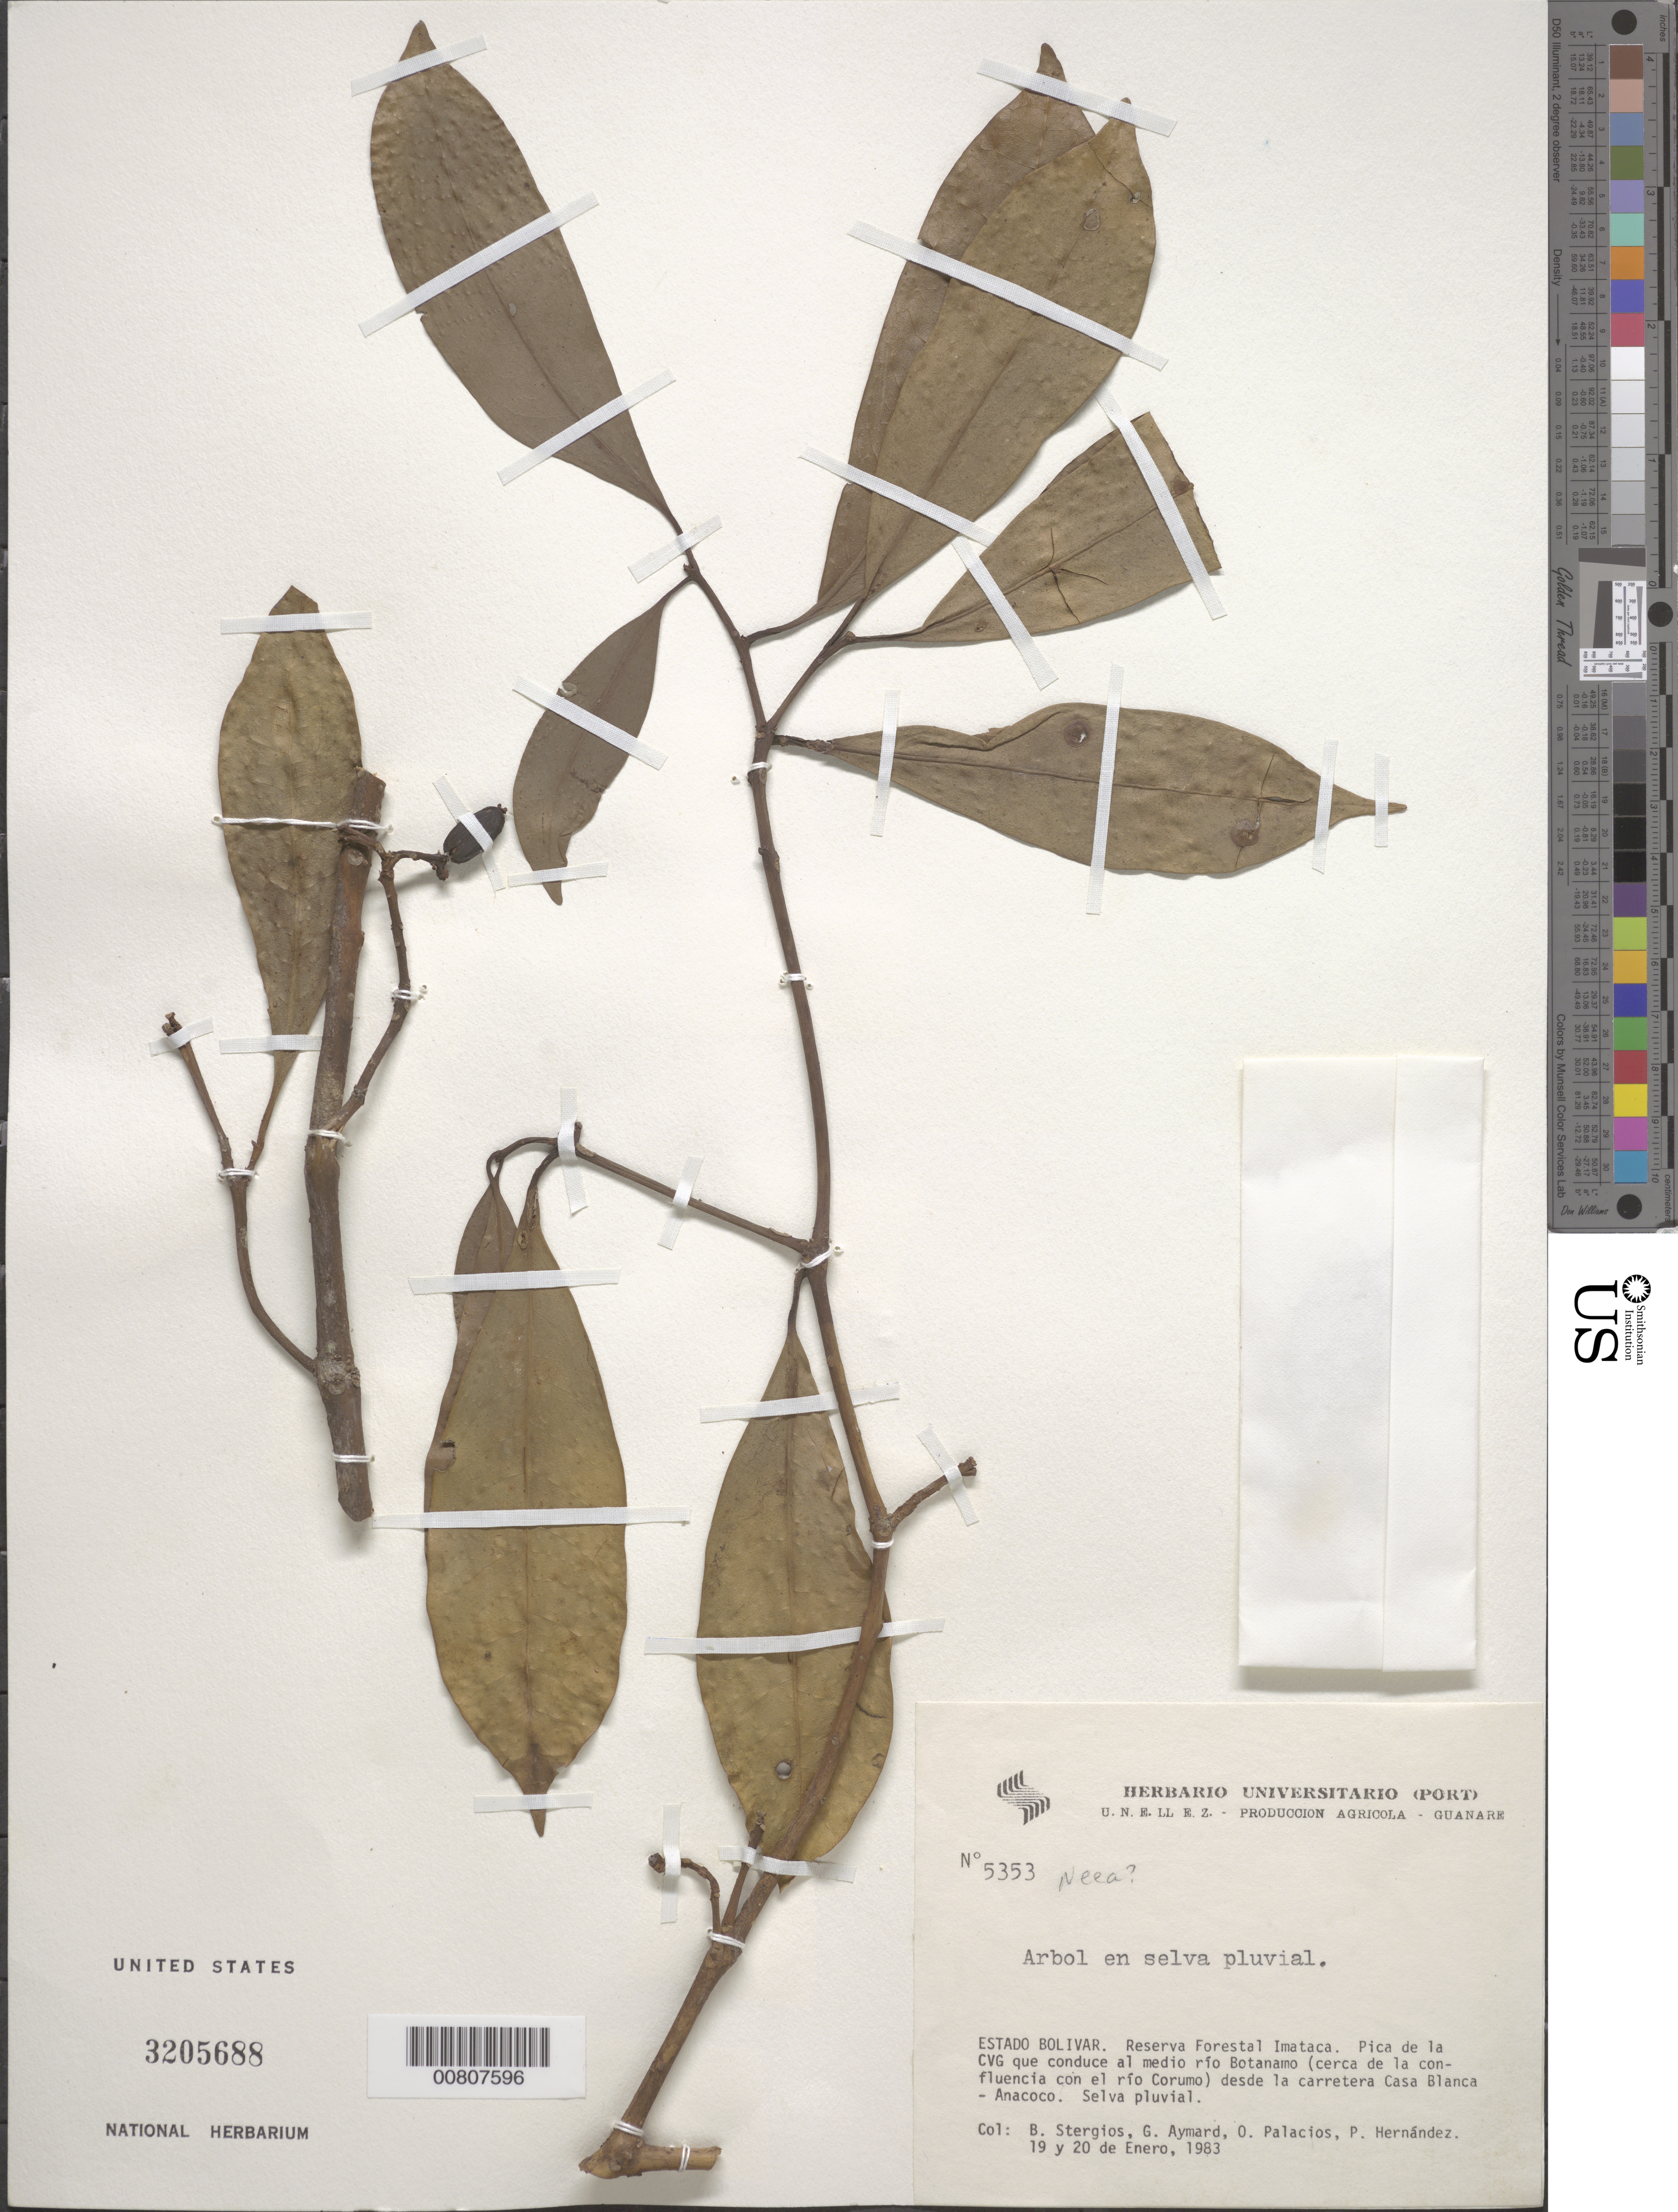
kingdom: Plantae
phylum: Tracheophyta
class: Magnoliopsida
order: Caryophyllales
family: Nyctaginaceae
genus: Neea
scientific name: Neea sp.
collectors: B. G. Stergios, G. A. Aymard, O. Palacios & P. Hernández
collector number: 5353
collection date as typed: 19-Jan-83 to 20-Jan-83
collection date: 1983-01-19/1983-01-20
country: Venezuela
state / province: Bolívar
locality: Reserva Forestal Imataca, Pica de la CVG que conduce al medio Río Botanamo (cerca de la confluencia con el Río Coruma) desde la carretera Casa Blanca - Anacoco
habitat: Selva pluvial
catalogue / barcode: US 3205688